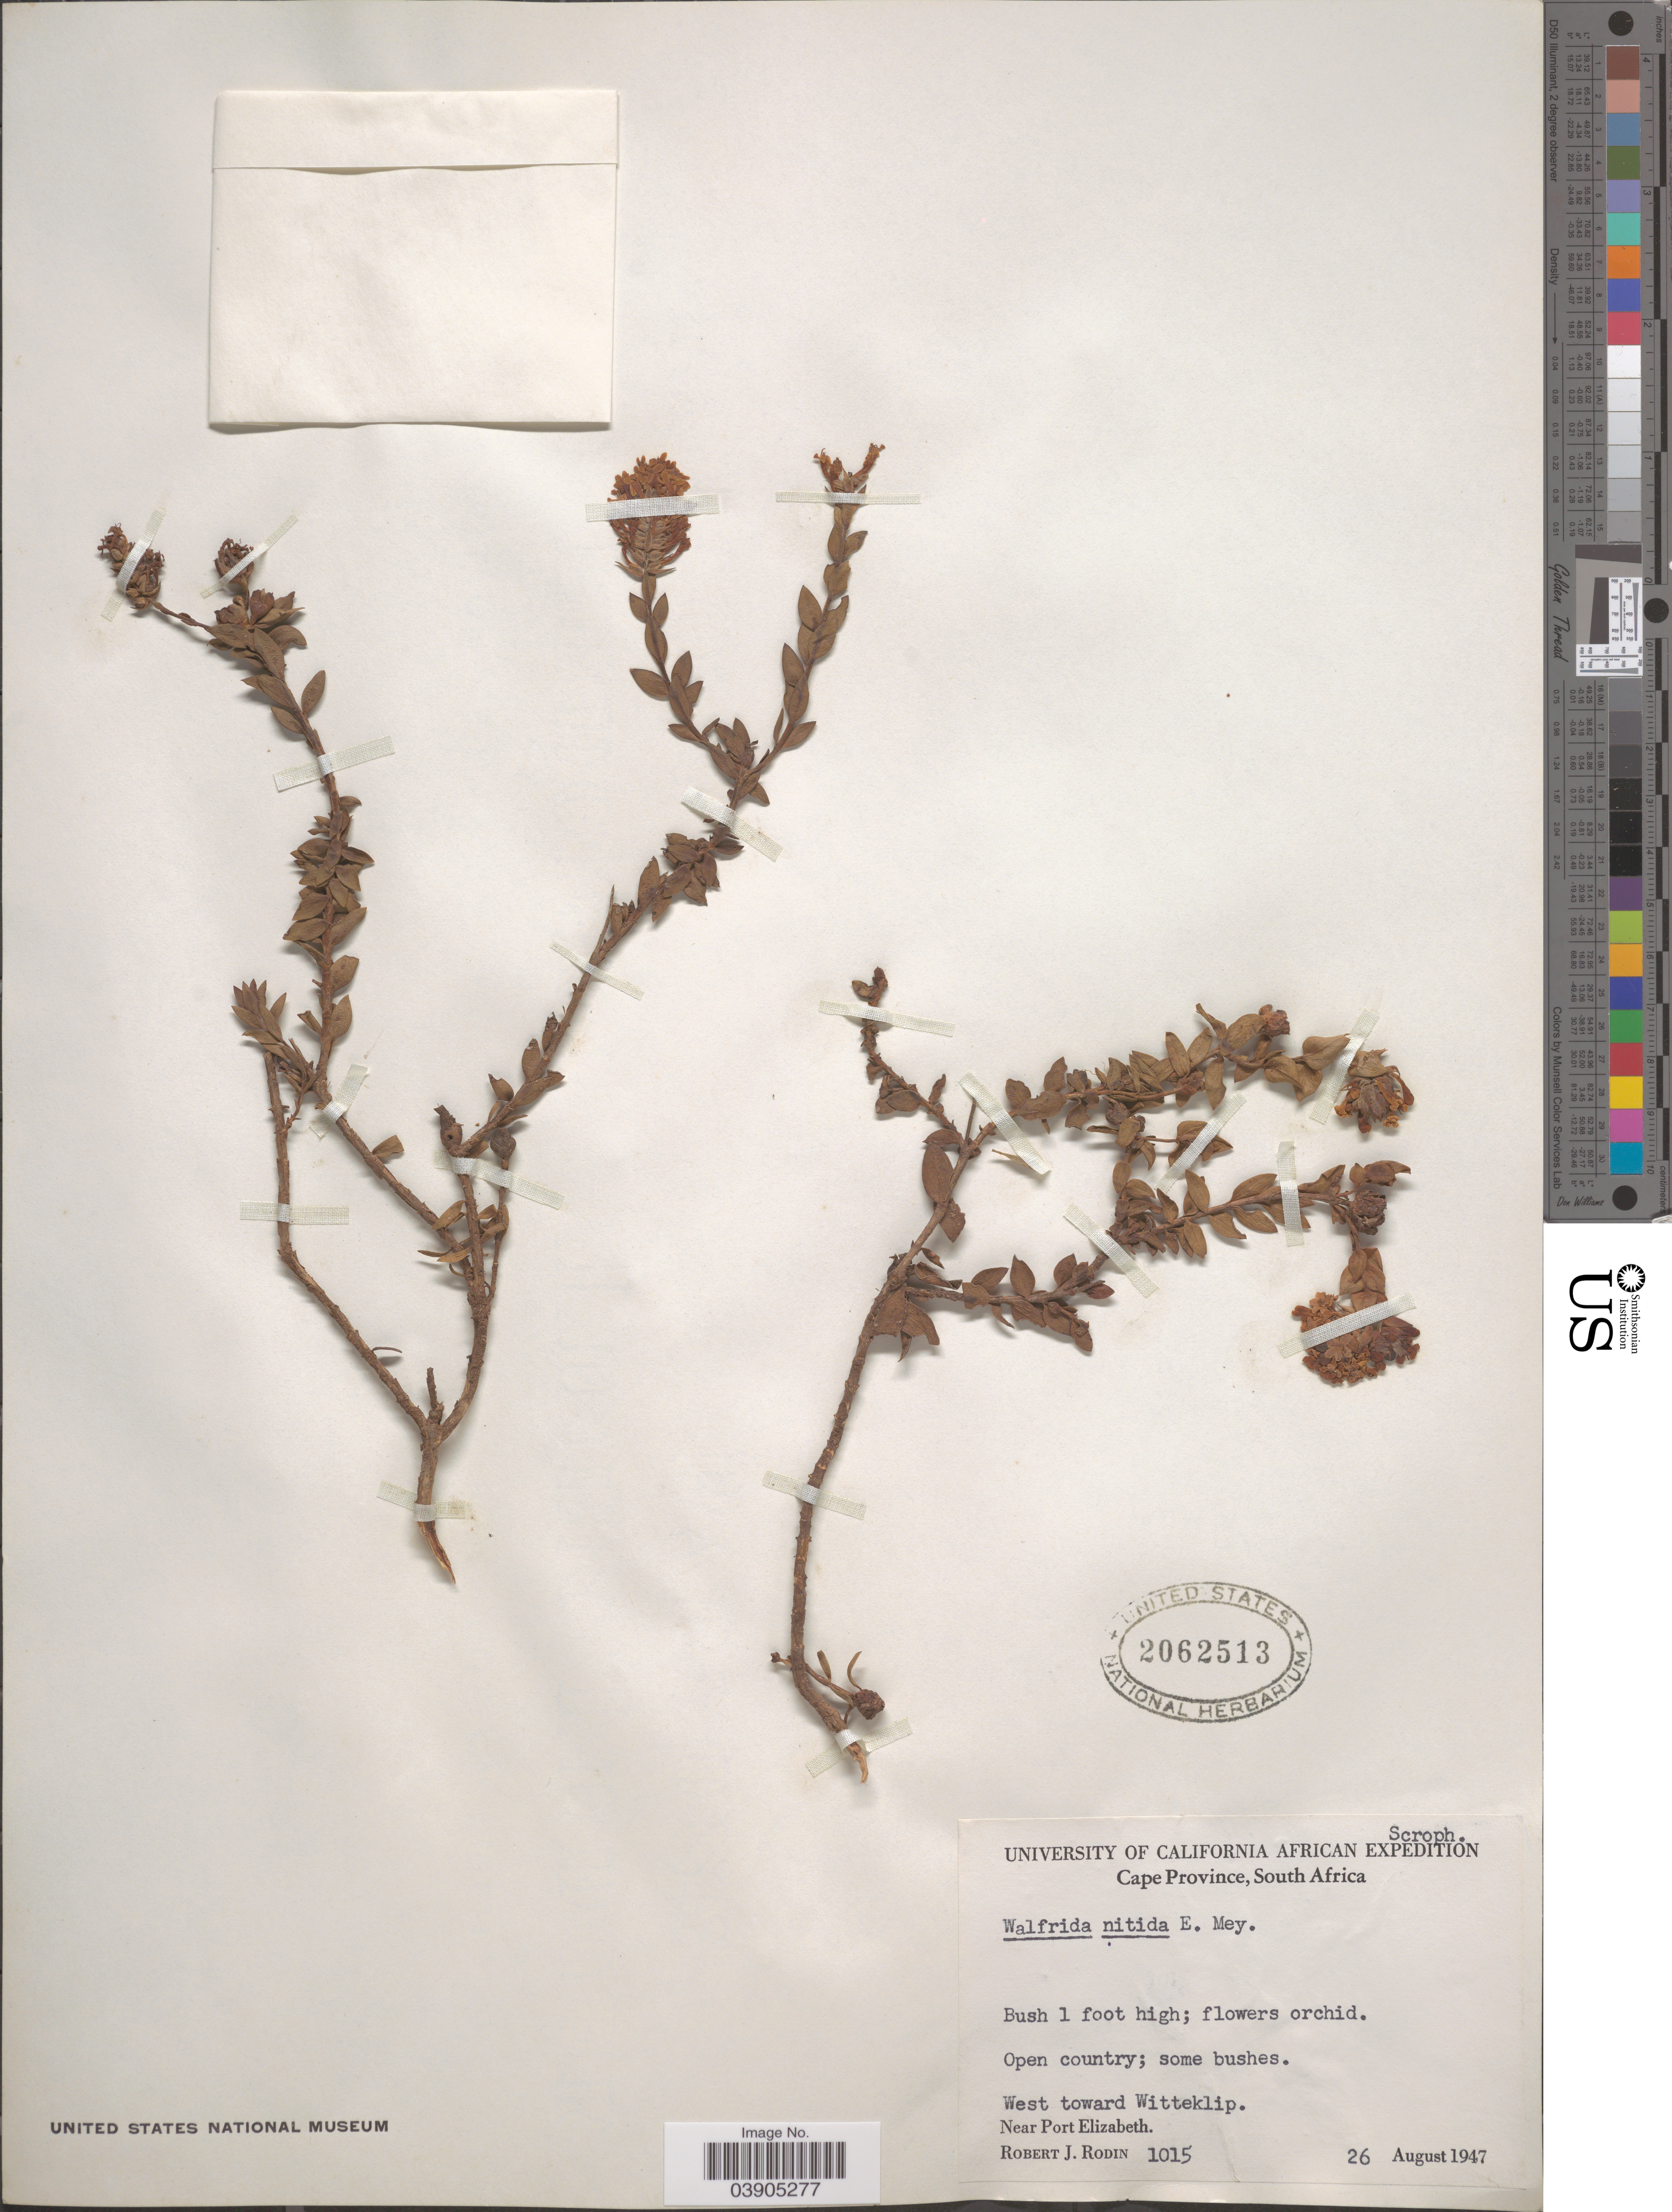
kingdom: Plantae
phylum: Tracheophyta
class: Magnoliopsida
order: Lamiales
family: Scrophulariaceae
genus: Selago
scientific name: Selago myrtifolia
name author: Rchb.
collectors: R. J. Rodin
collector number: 1015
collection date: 1947-08-26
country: South Africa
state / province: Eastern Cape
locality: West toward Witteklip. Near Port Elizabeth.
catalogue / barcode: US 2062513